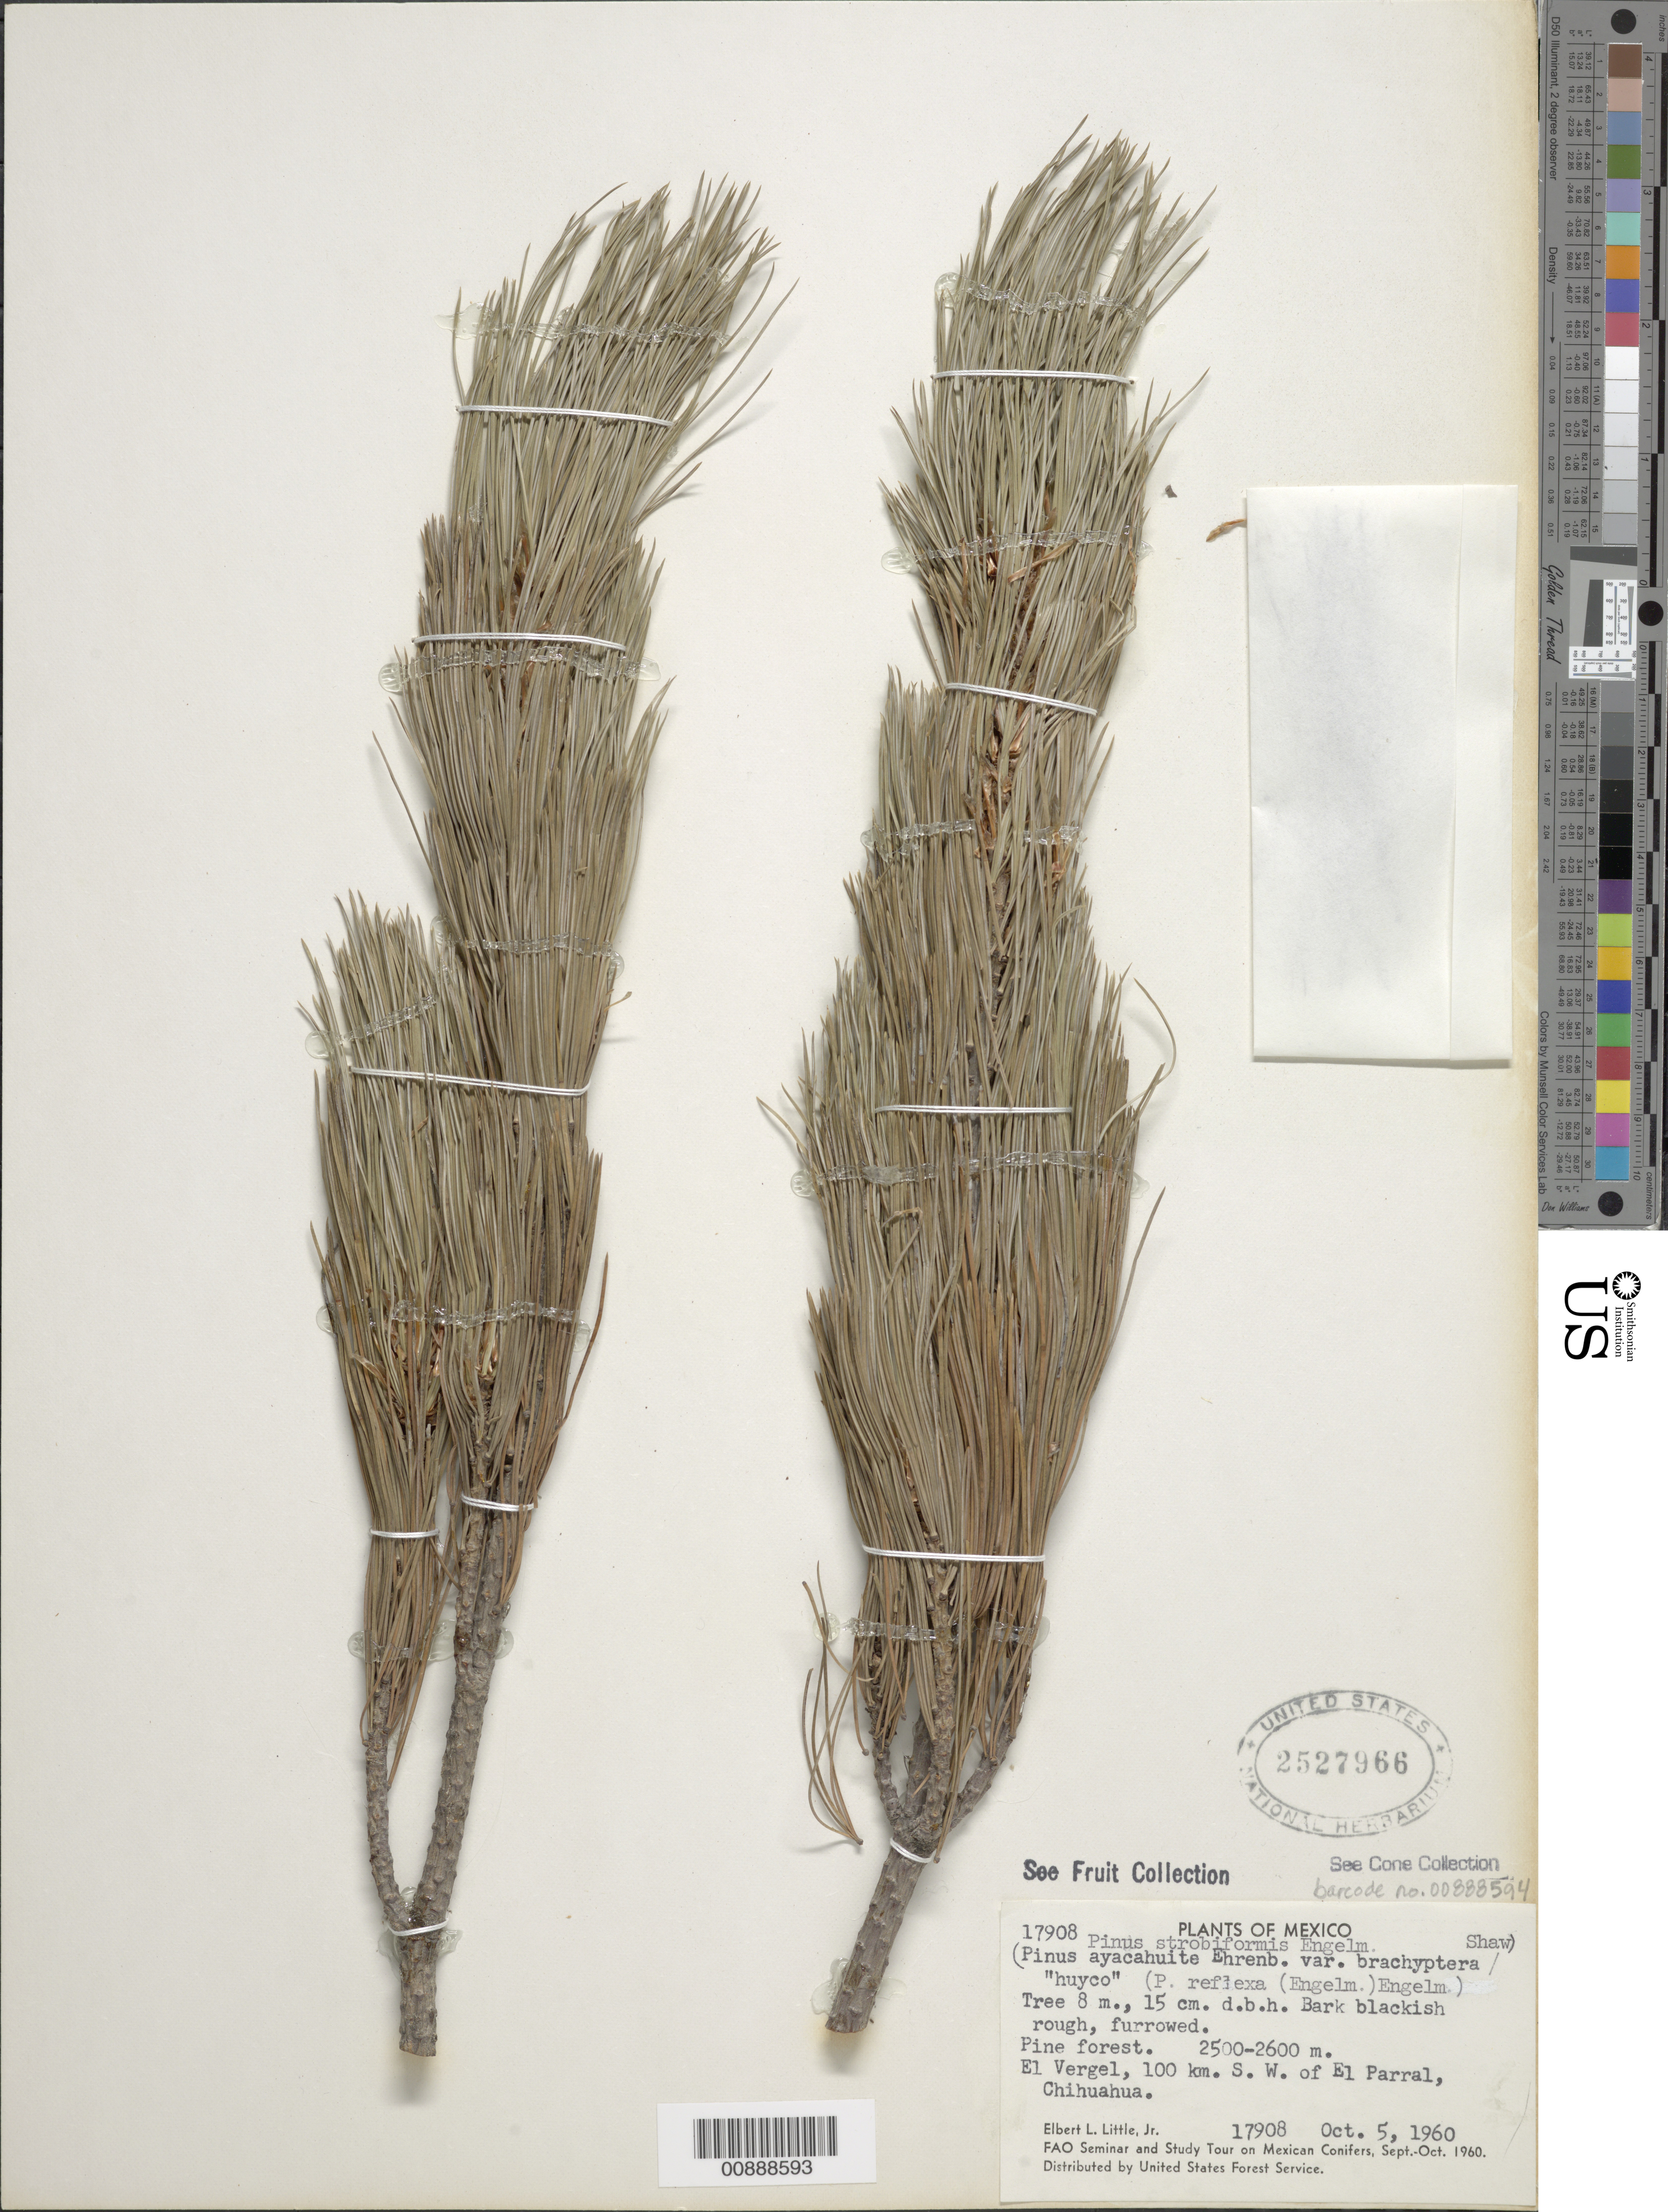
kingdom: Plantae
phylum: Tracheophyta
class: Pinopsida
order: Pinales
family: Pinaceae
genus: Pinus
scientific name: Pinus strobiformis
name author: Engelm.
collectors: E. L. Little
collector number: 17908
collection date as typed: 05 Oct 1960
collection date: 1960-10-05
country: Mexico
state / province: Chihuahua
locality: El Vergel, 100 km. SW of El Parral, Chihuahua.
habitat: Pine forest.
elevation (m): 2600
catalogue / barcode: US 2527966